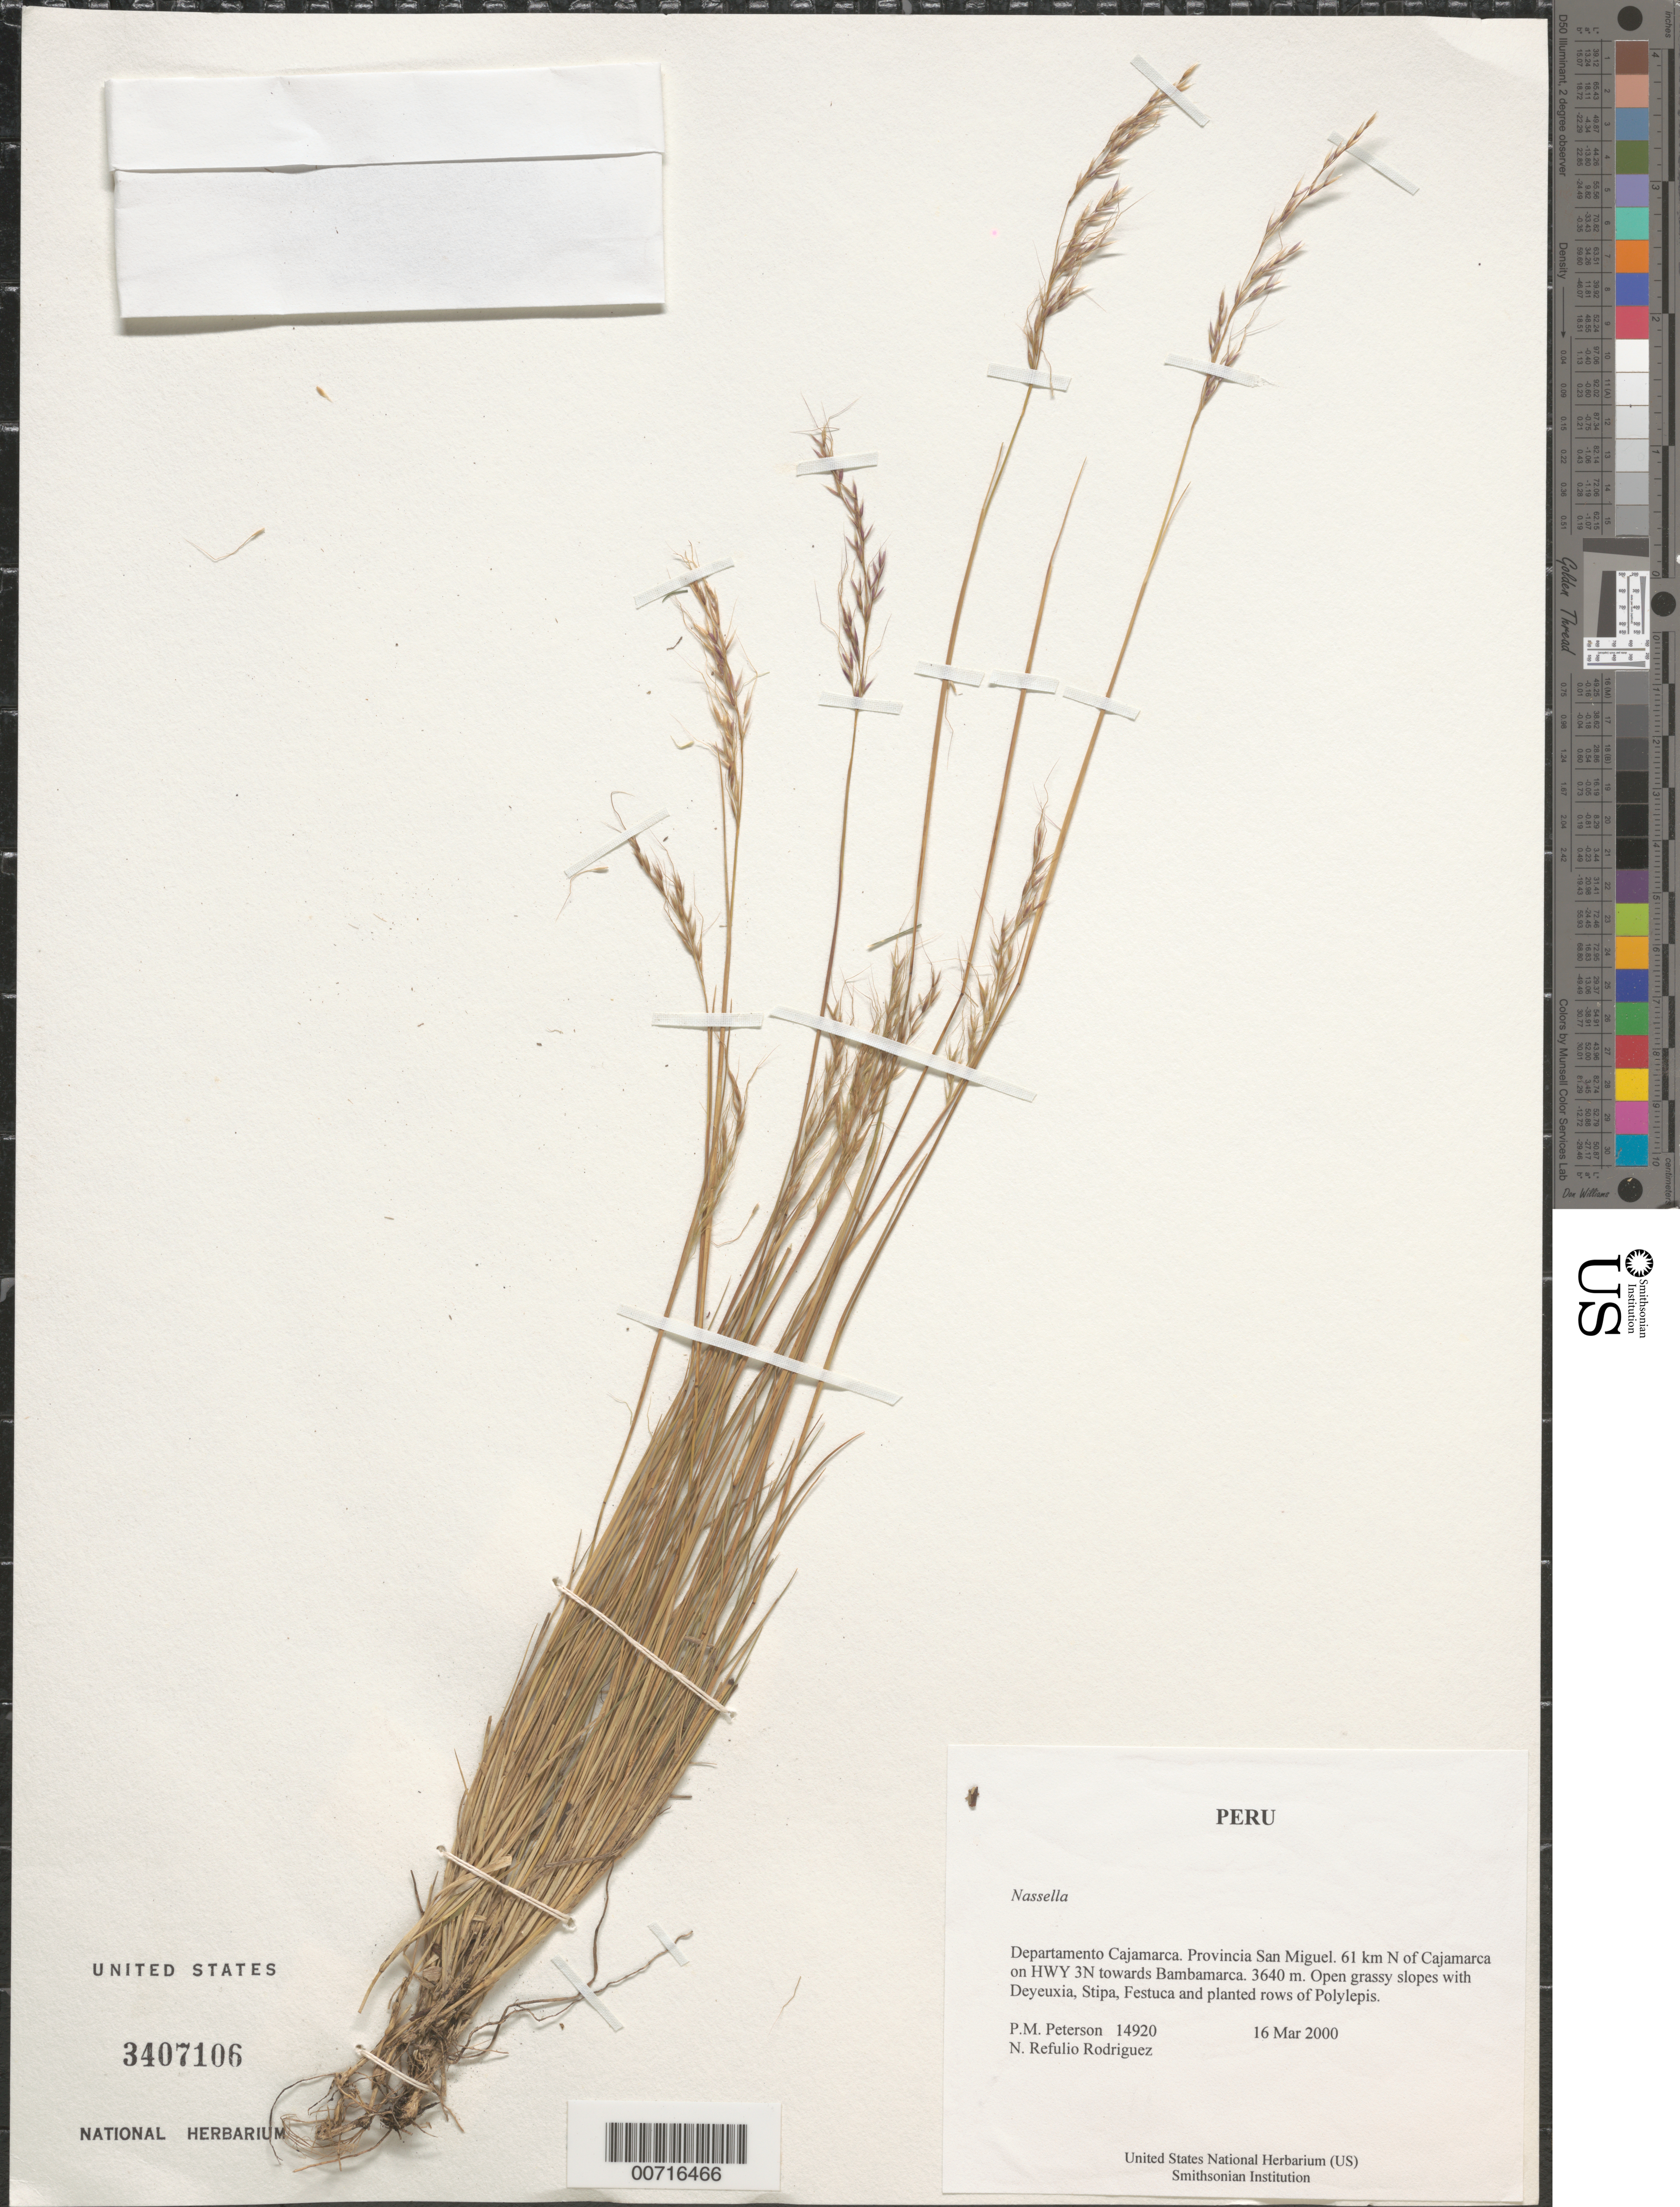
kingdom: Plantae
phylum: Tracheophyta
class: Liliopsida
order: Poales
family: Poaceae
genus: Nassella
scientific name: Nassella sp.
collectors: P. M. Peterson & N. Refulio-Rodríguez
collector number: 14920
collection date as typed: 16 Mar 2000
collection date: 2000-03-16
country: Peru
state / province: Cajamarca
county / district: San Miguel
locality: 61 km N of Cajamarca on HWY 3N towards Bambamarca.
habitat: Open grassy slopes with Deyeuxia, Stipa, Festuca and planted rows of Polylepis.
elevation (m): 3640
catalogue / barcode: US 3407106